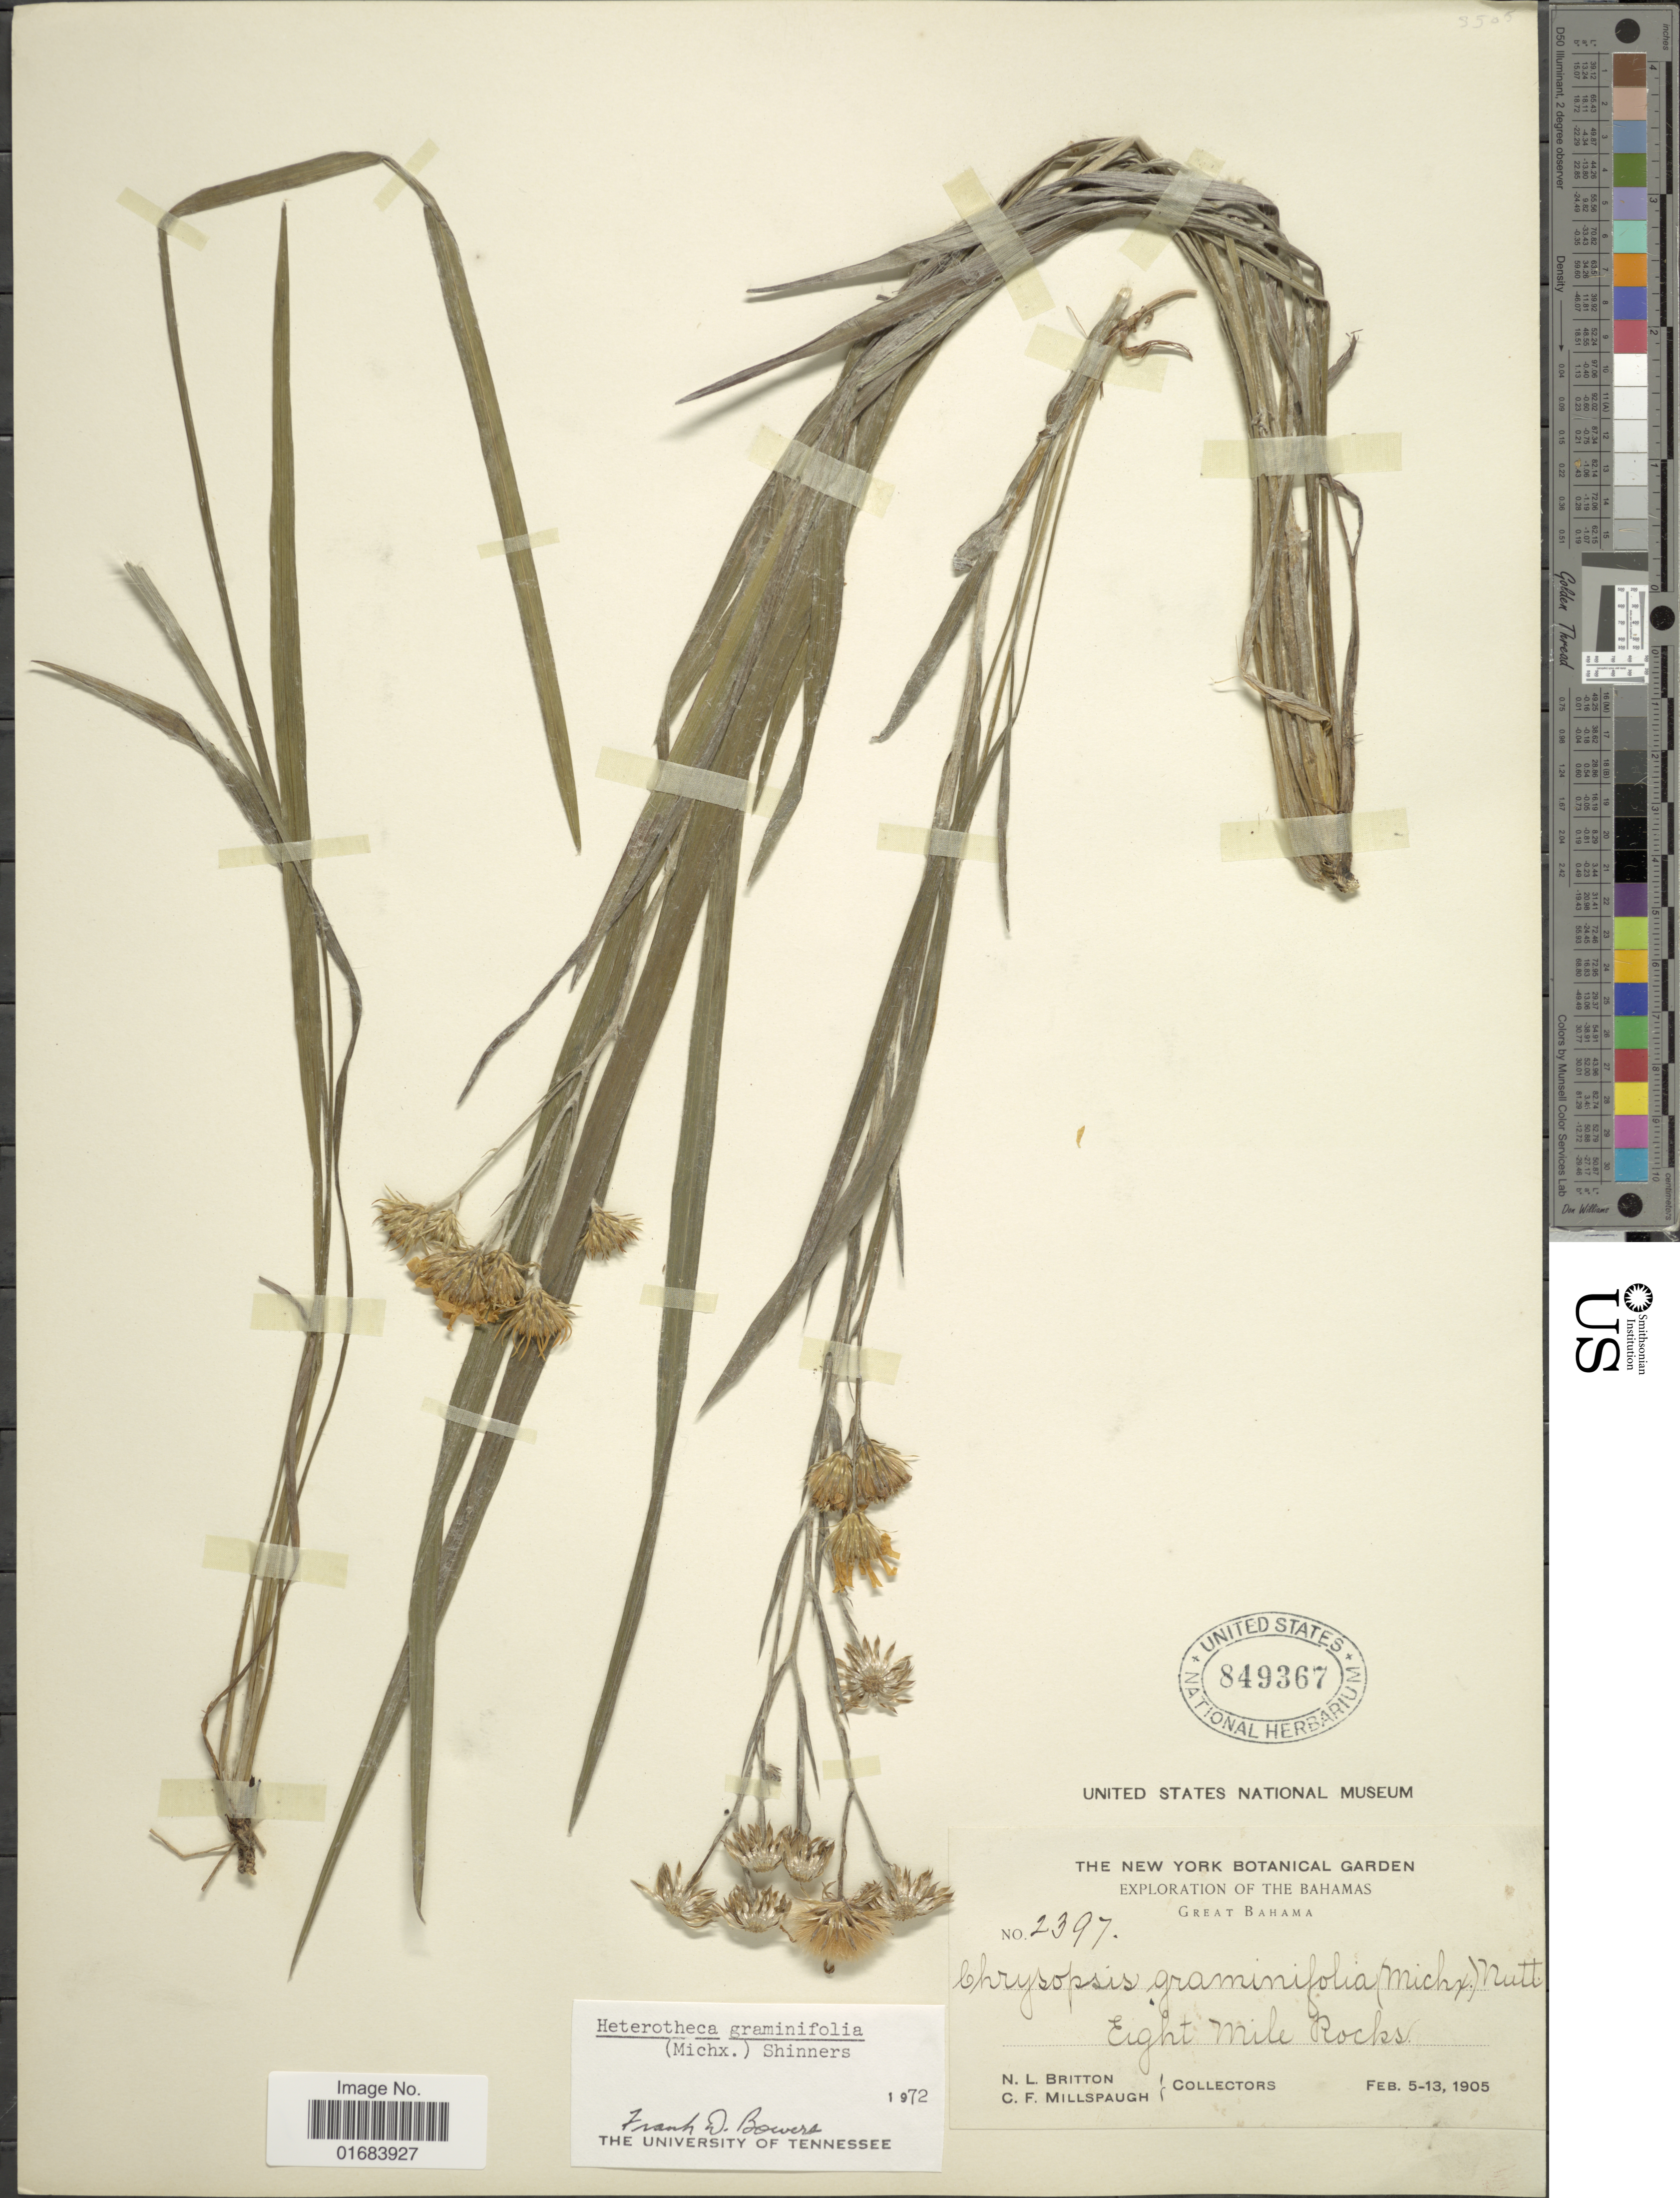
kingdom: Plantae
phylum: Tracheophyta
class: Magnoliopsida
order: Asterales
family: Asteraceae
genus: Pityopsis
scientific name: Pityopsis graminifolia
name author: (Michx.) Nutt.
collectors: N. Britton & C. F. Millspaugh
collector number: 2397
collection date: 1905-02-05/1905-02-13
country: Bahamas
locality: The Bahamas, Great Bahama, Eight Mile Rocks.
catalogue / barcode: US 849367